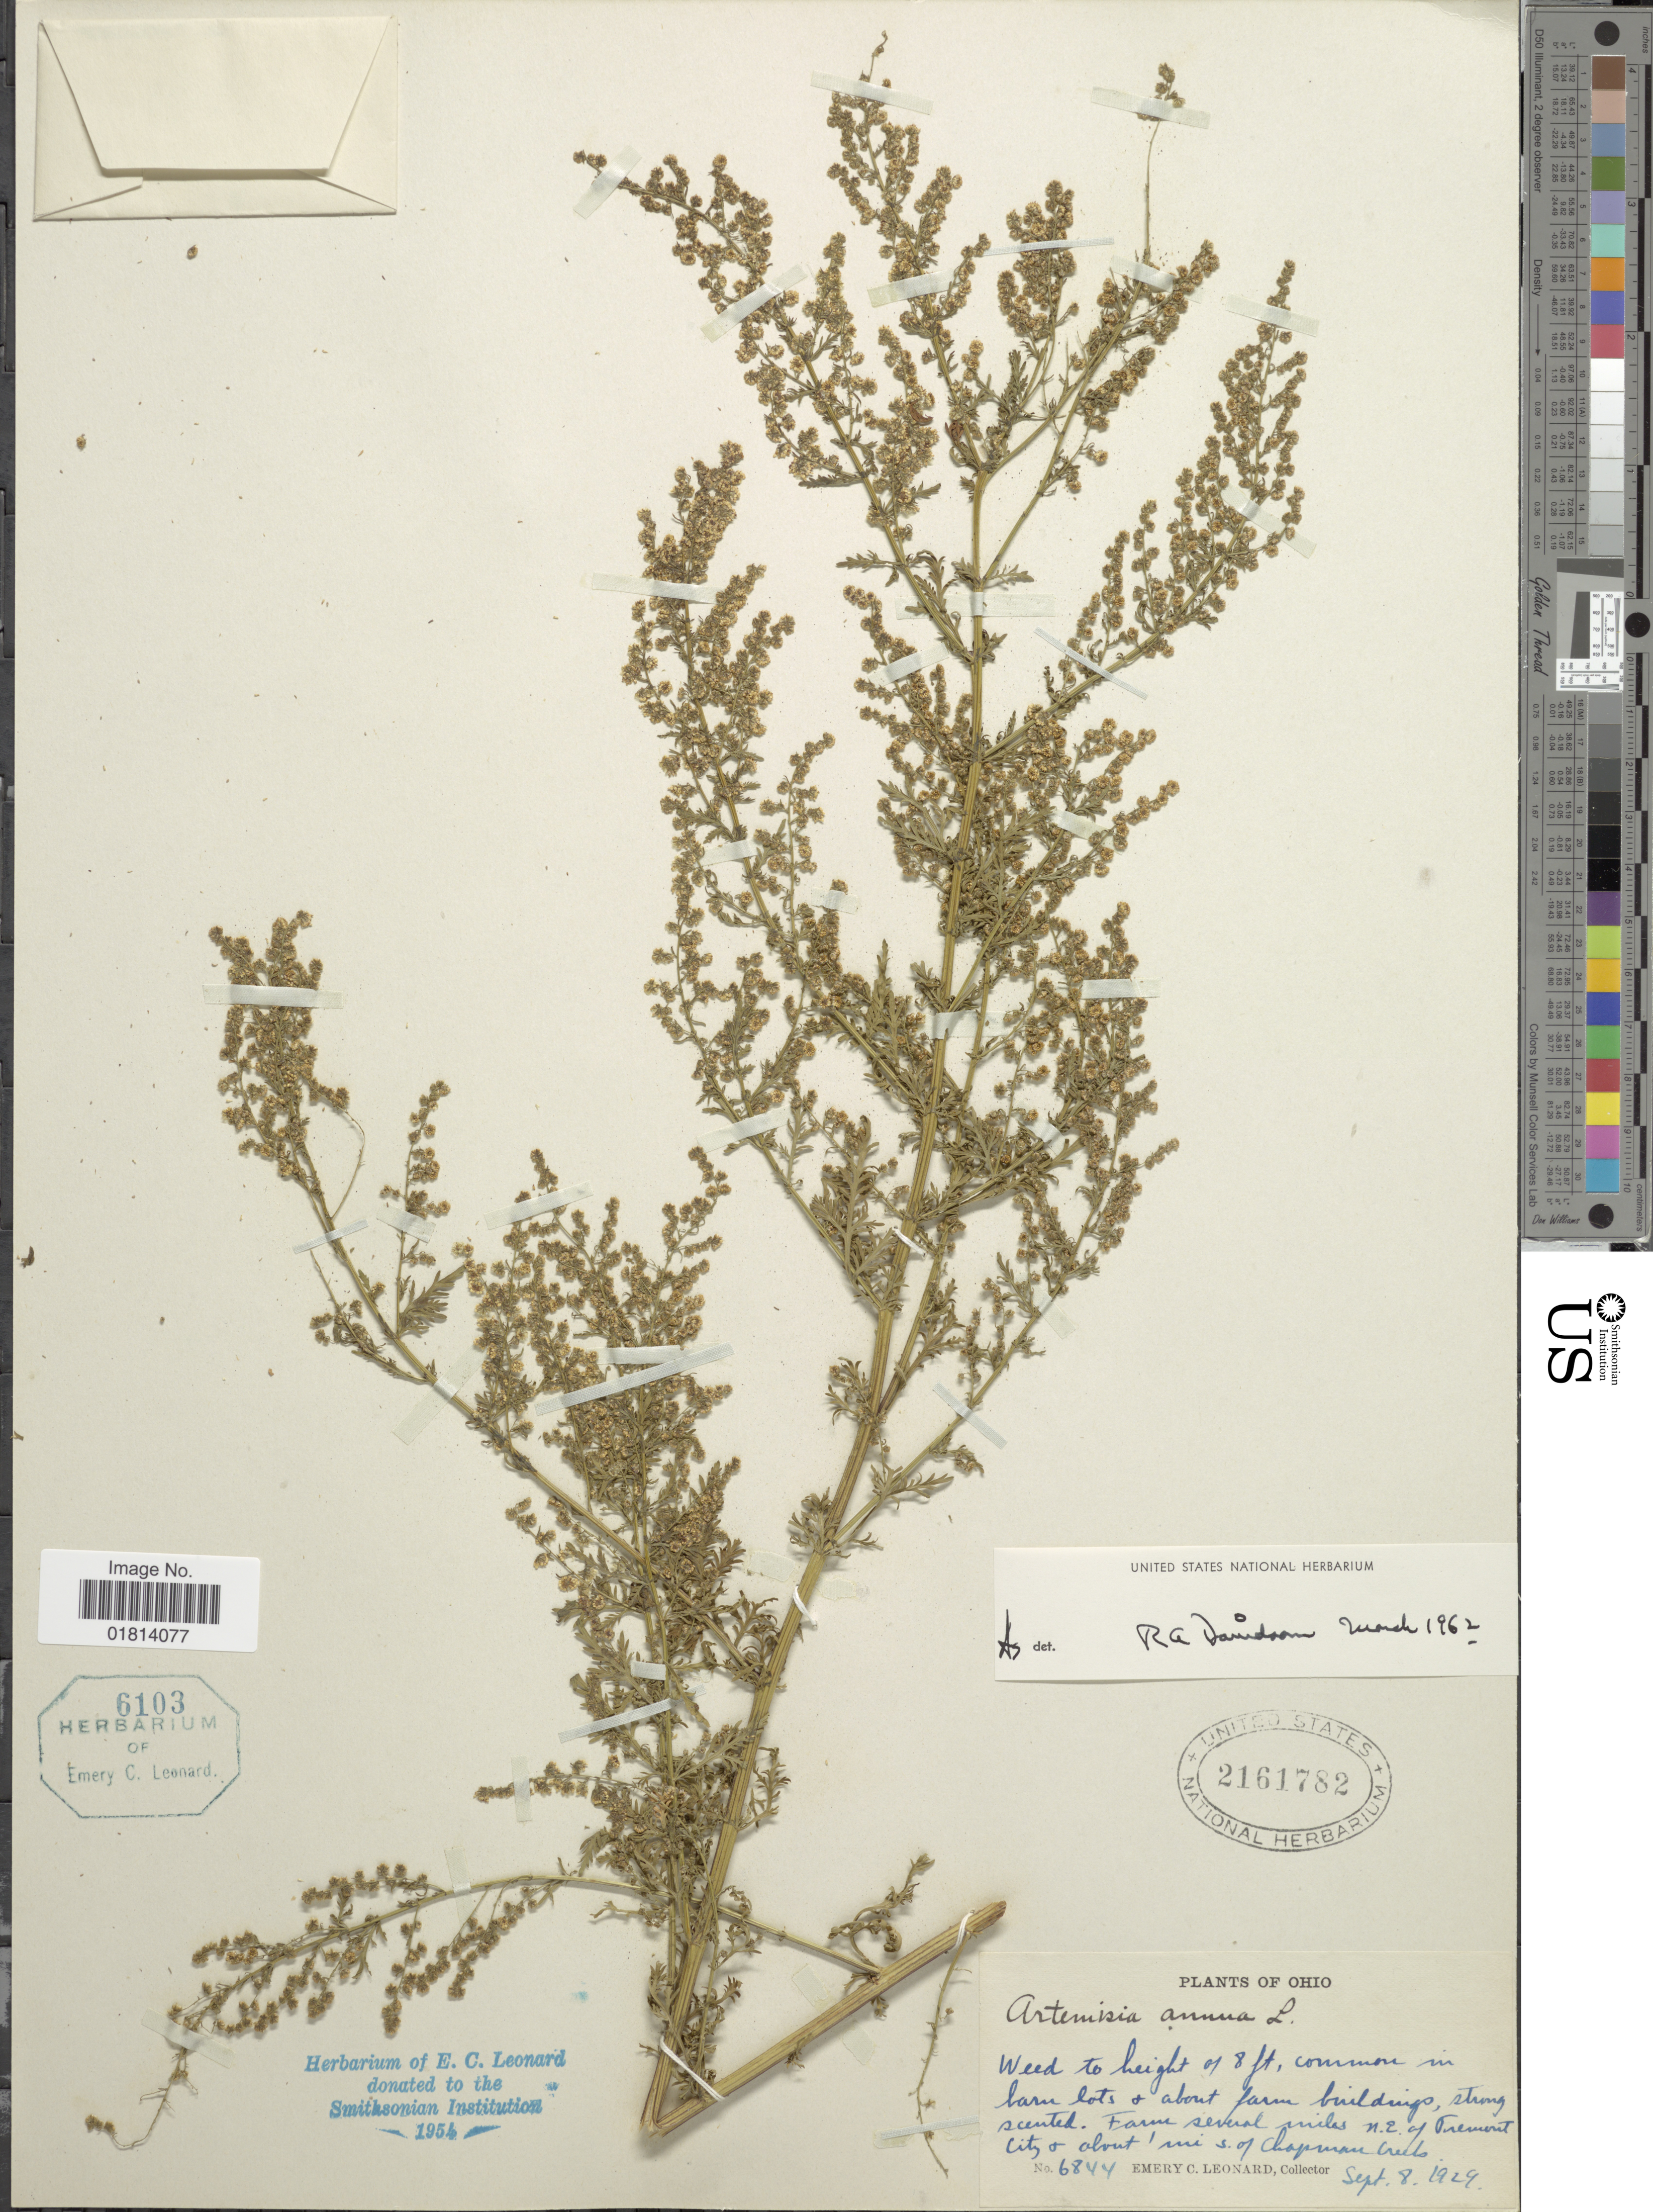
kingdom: Plantae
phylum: Tracheophyta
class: Magnoliopsida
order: Asterales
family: Asteraceae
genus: Artemisia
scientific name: Artemisia annua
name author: L.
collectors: E. C. Leonard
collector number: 6844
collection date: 1929-09-08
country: United States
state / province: Ohio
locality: Farm several miles N.E. of Premont City & about 1 mi s. of Chapman Creeks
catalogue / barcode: US 2161782